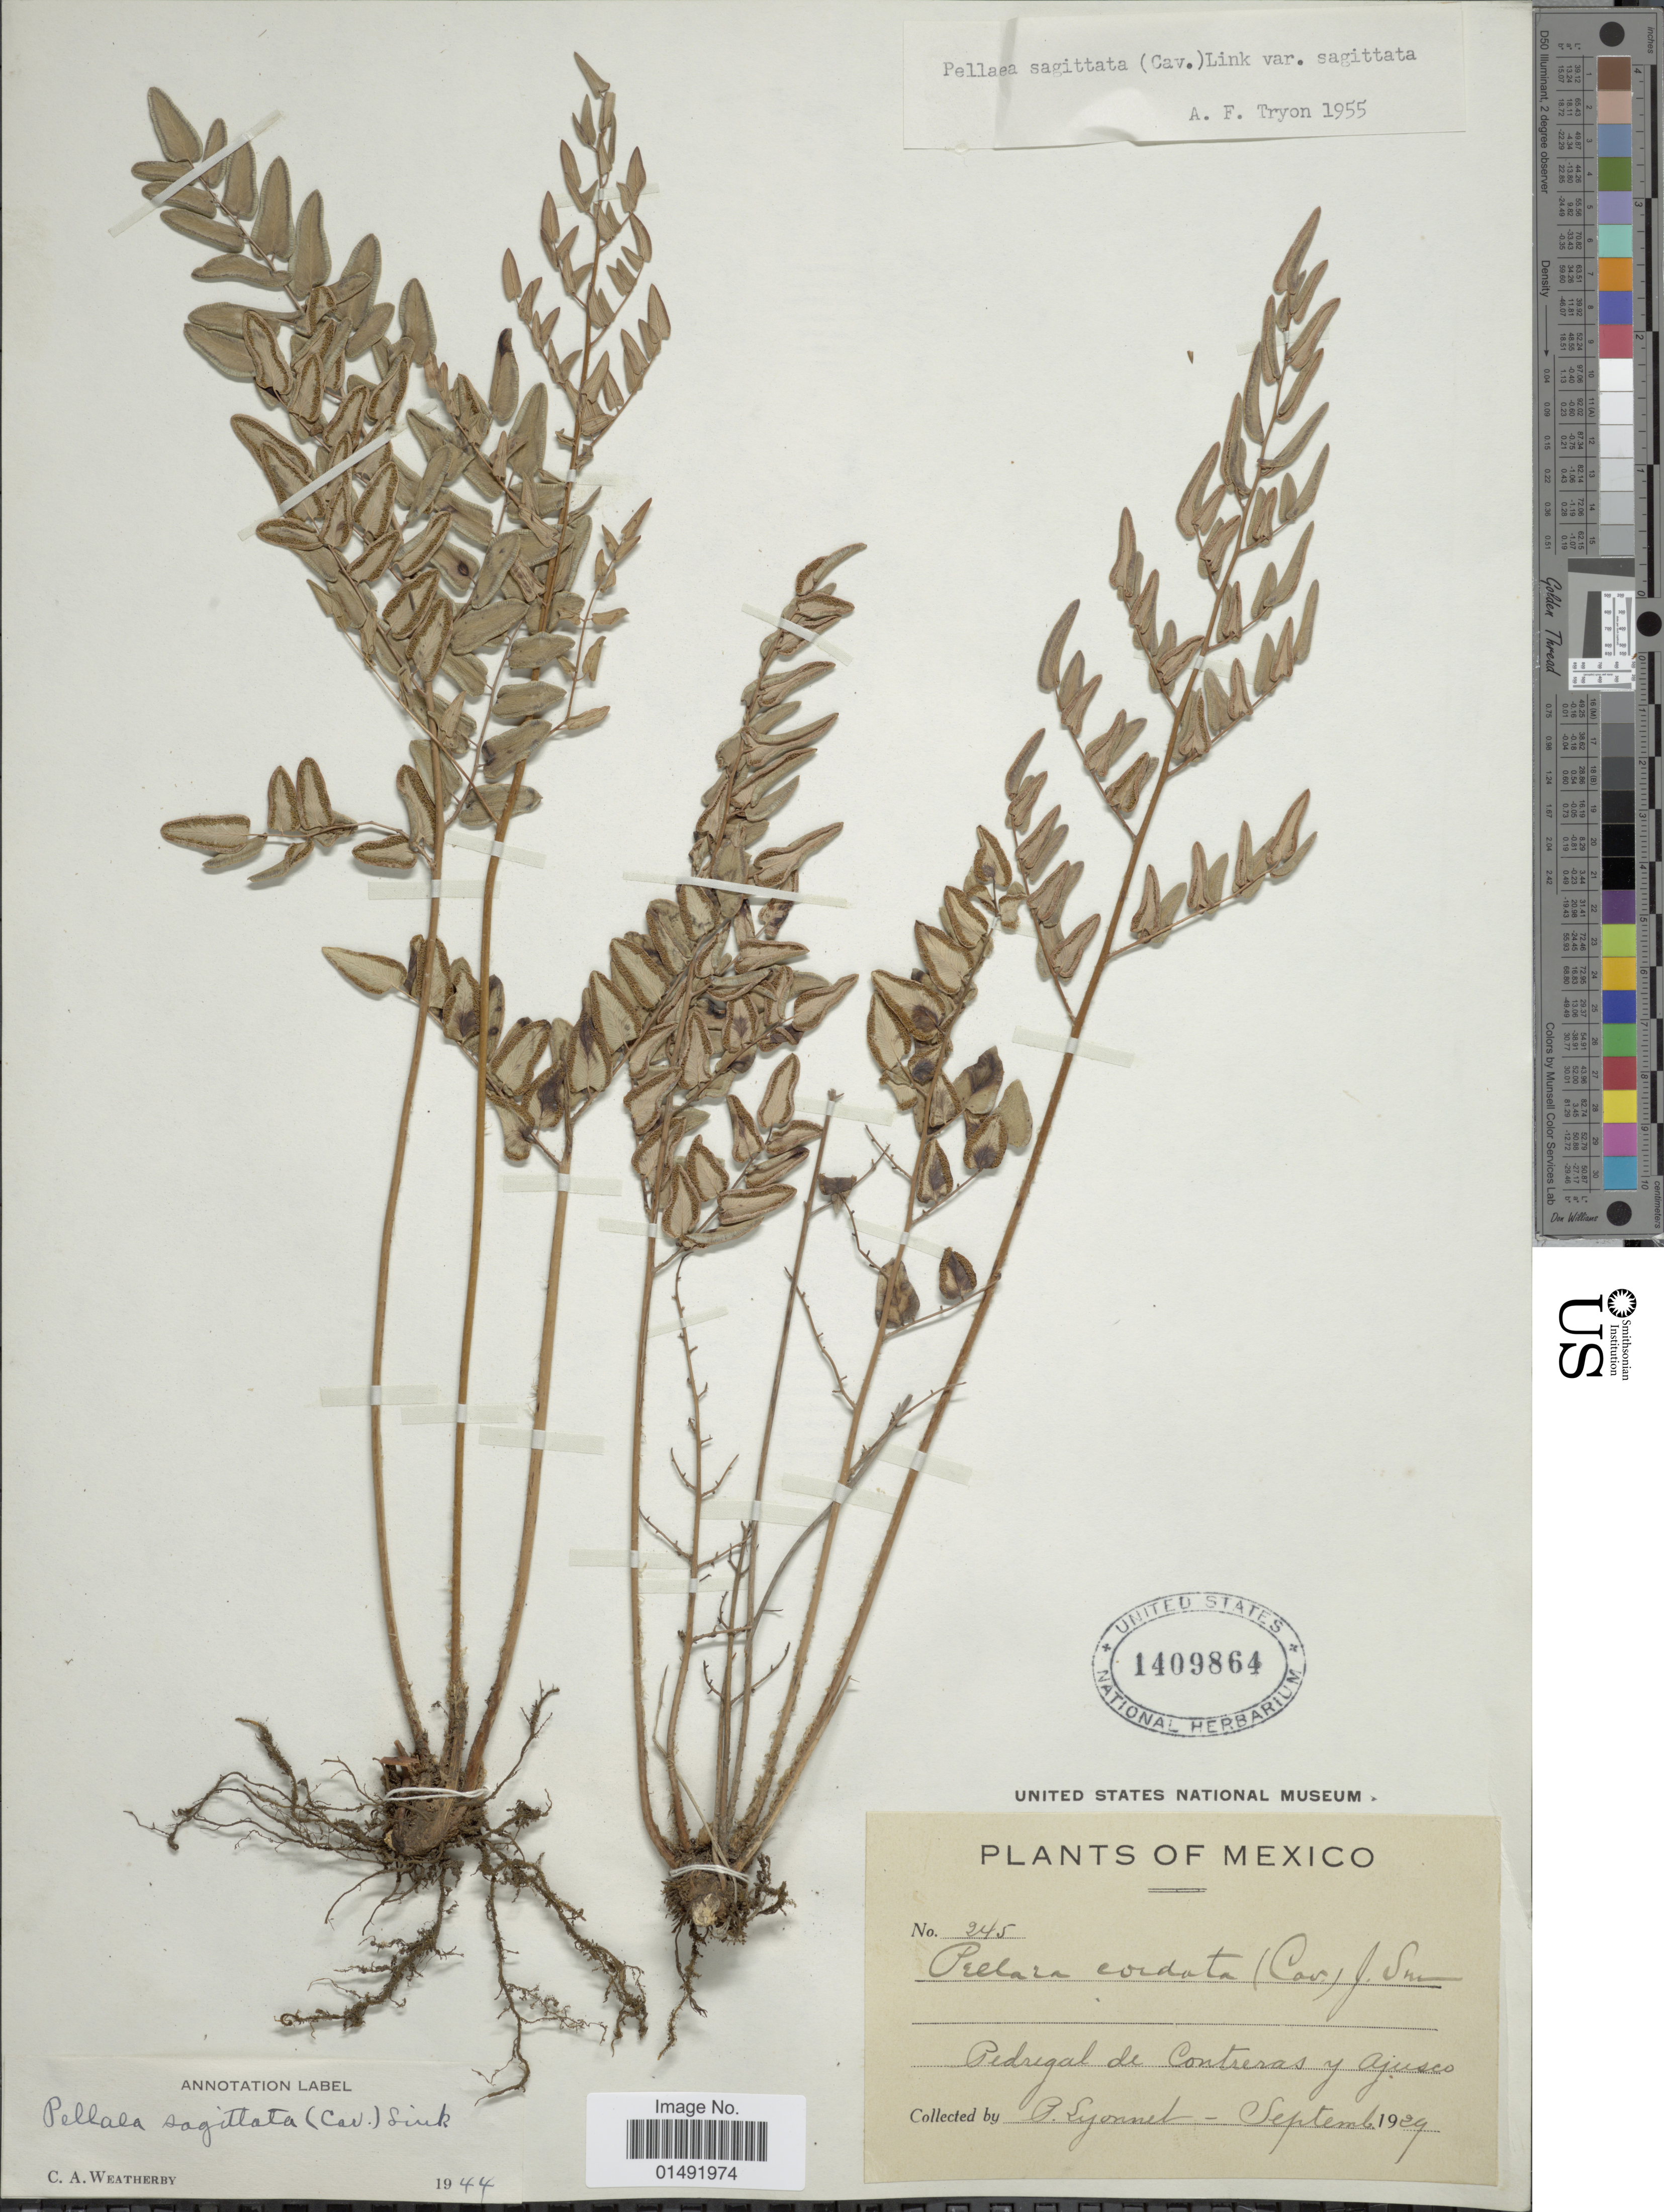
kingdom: Plantae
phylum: Tracheophyta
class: Polypodiopsida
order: Polypodiales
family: Pteridaceae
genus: Pellaea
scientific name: Pellaea sagittata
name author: (Cav.) Link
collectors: P. Lyonnet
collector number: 245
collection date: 1929-09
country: Mexico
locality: Pedregal de Contreras y Ajusco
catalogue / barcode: US 1409864